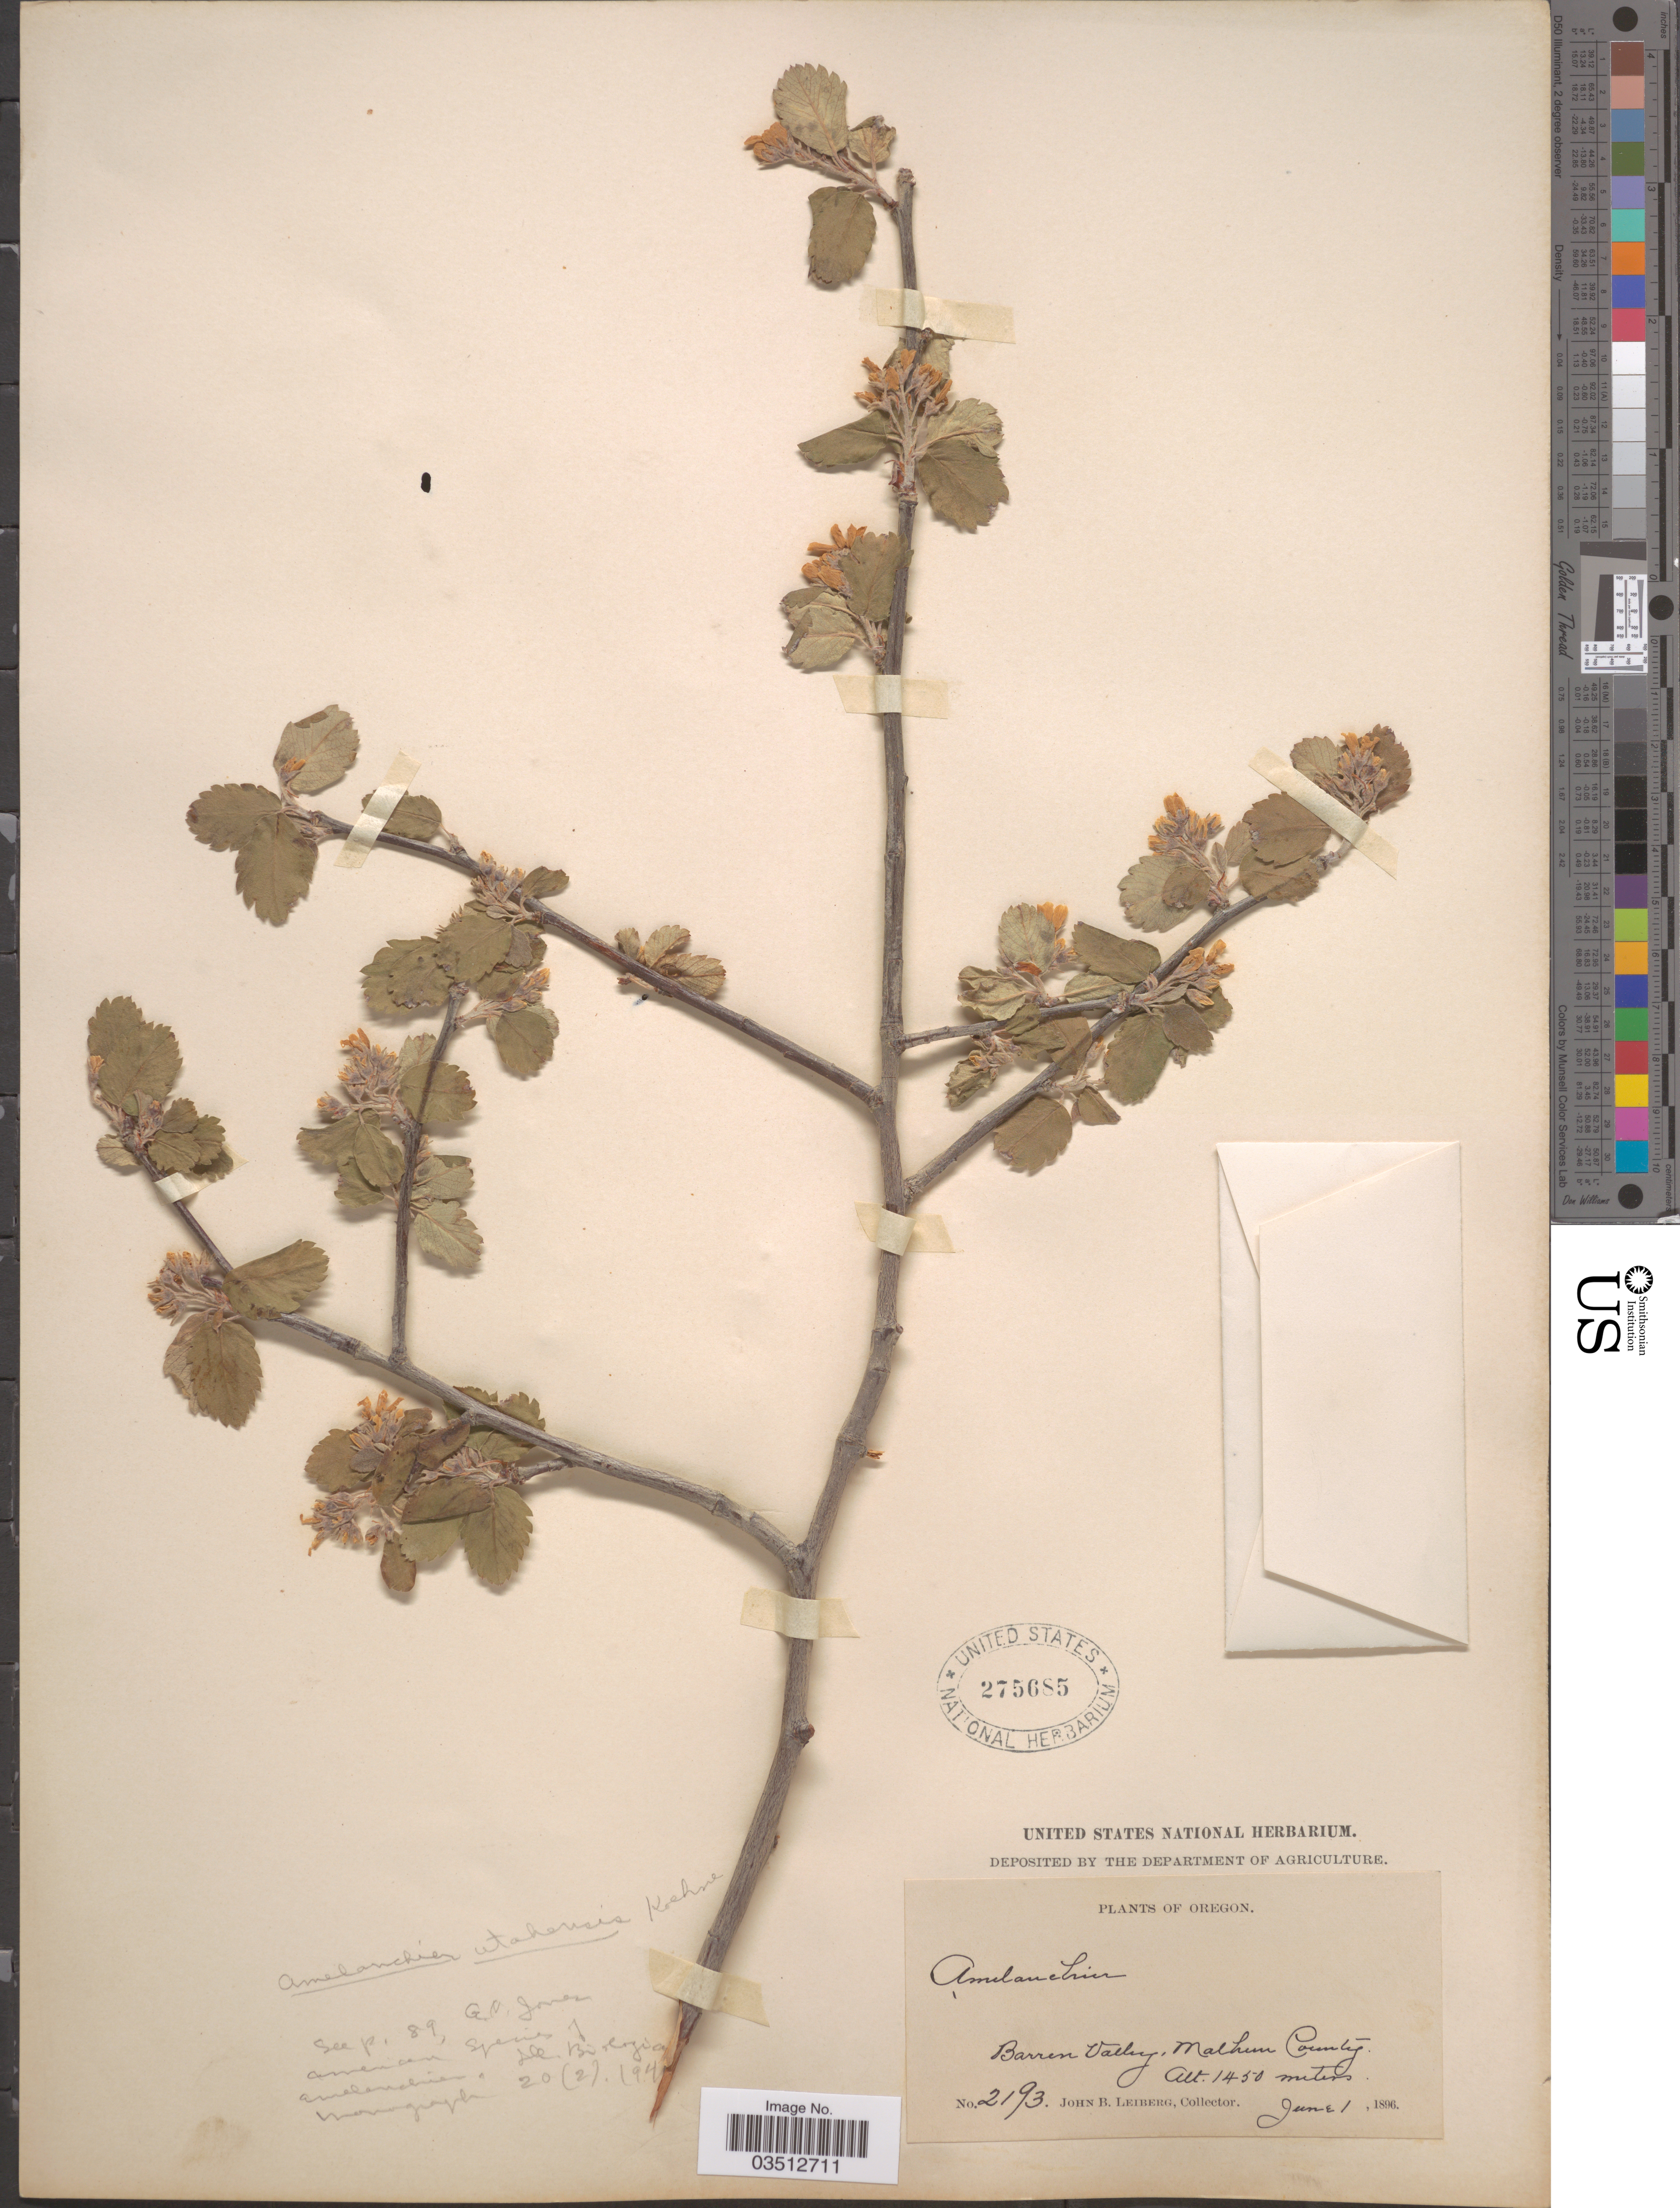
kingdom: Plantae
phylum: Tracheophyta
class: Magnoliopsida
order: Rosales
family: Rosaceae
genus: Amelanchier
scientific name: Amelanchier utahensis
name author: Koehne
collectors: J. B. Leiberg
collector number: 2193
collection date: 1896-06-01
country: United States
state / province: Oregon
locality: Barren Valley, Malheur County.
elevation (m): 1450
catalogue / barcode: US 275685